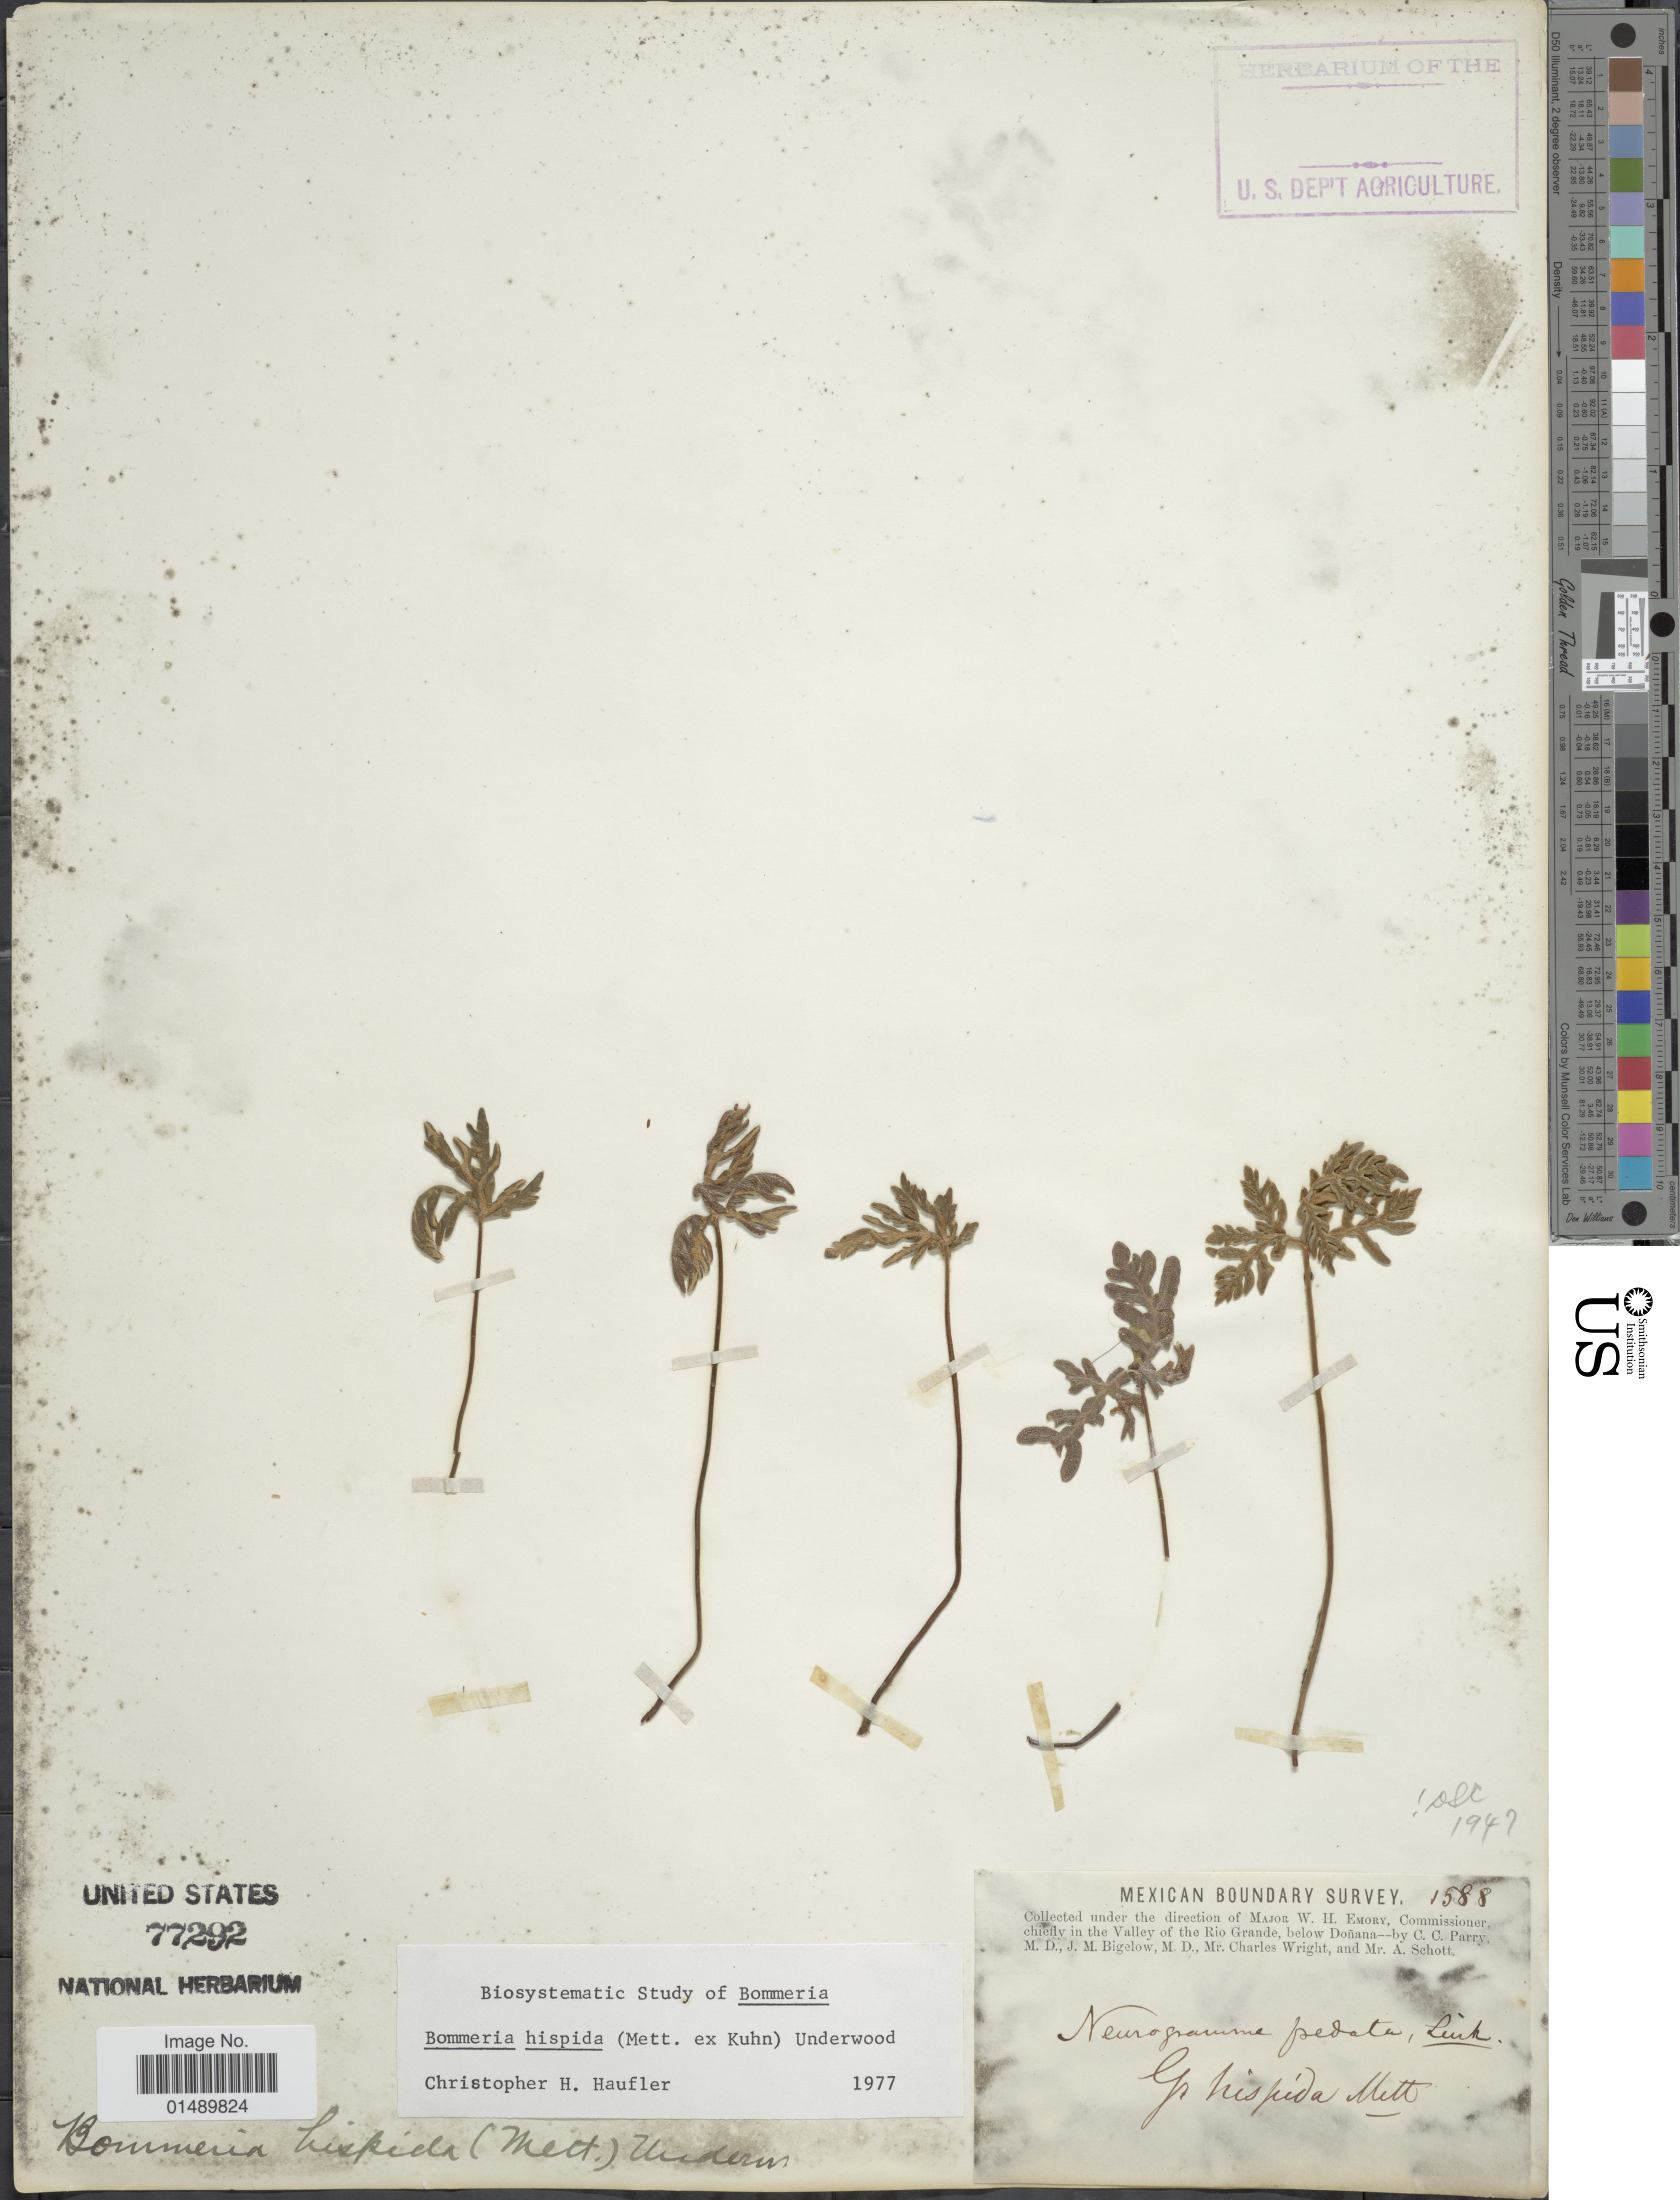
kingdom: Plantae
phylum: Tracheophyta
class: Polypodiopsida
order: Polypodiales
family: Pteridaceae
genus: Bommeria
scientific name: Bommeria hispida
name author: (Mett. ex Kuhn) Underw.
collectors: W. H. Emory, C. C. Parry, J. M. Bigelow, C. Wright & A. Schott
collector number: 1588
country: Mexico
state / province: México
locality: Mexican, in the valley of the Rio Grande, below Donana.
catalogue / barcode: US 77292